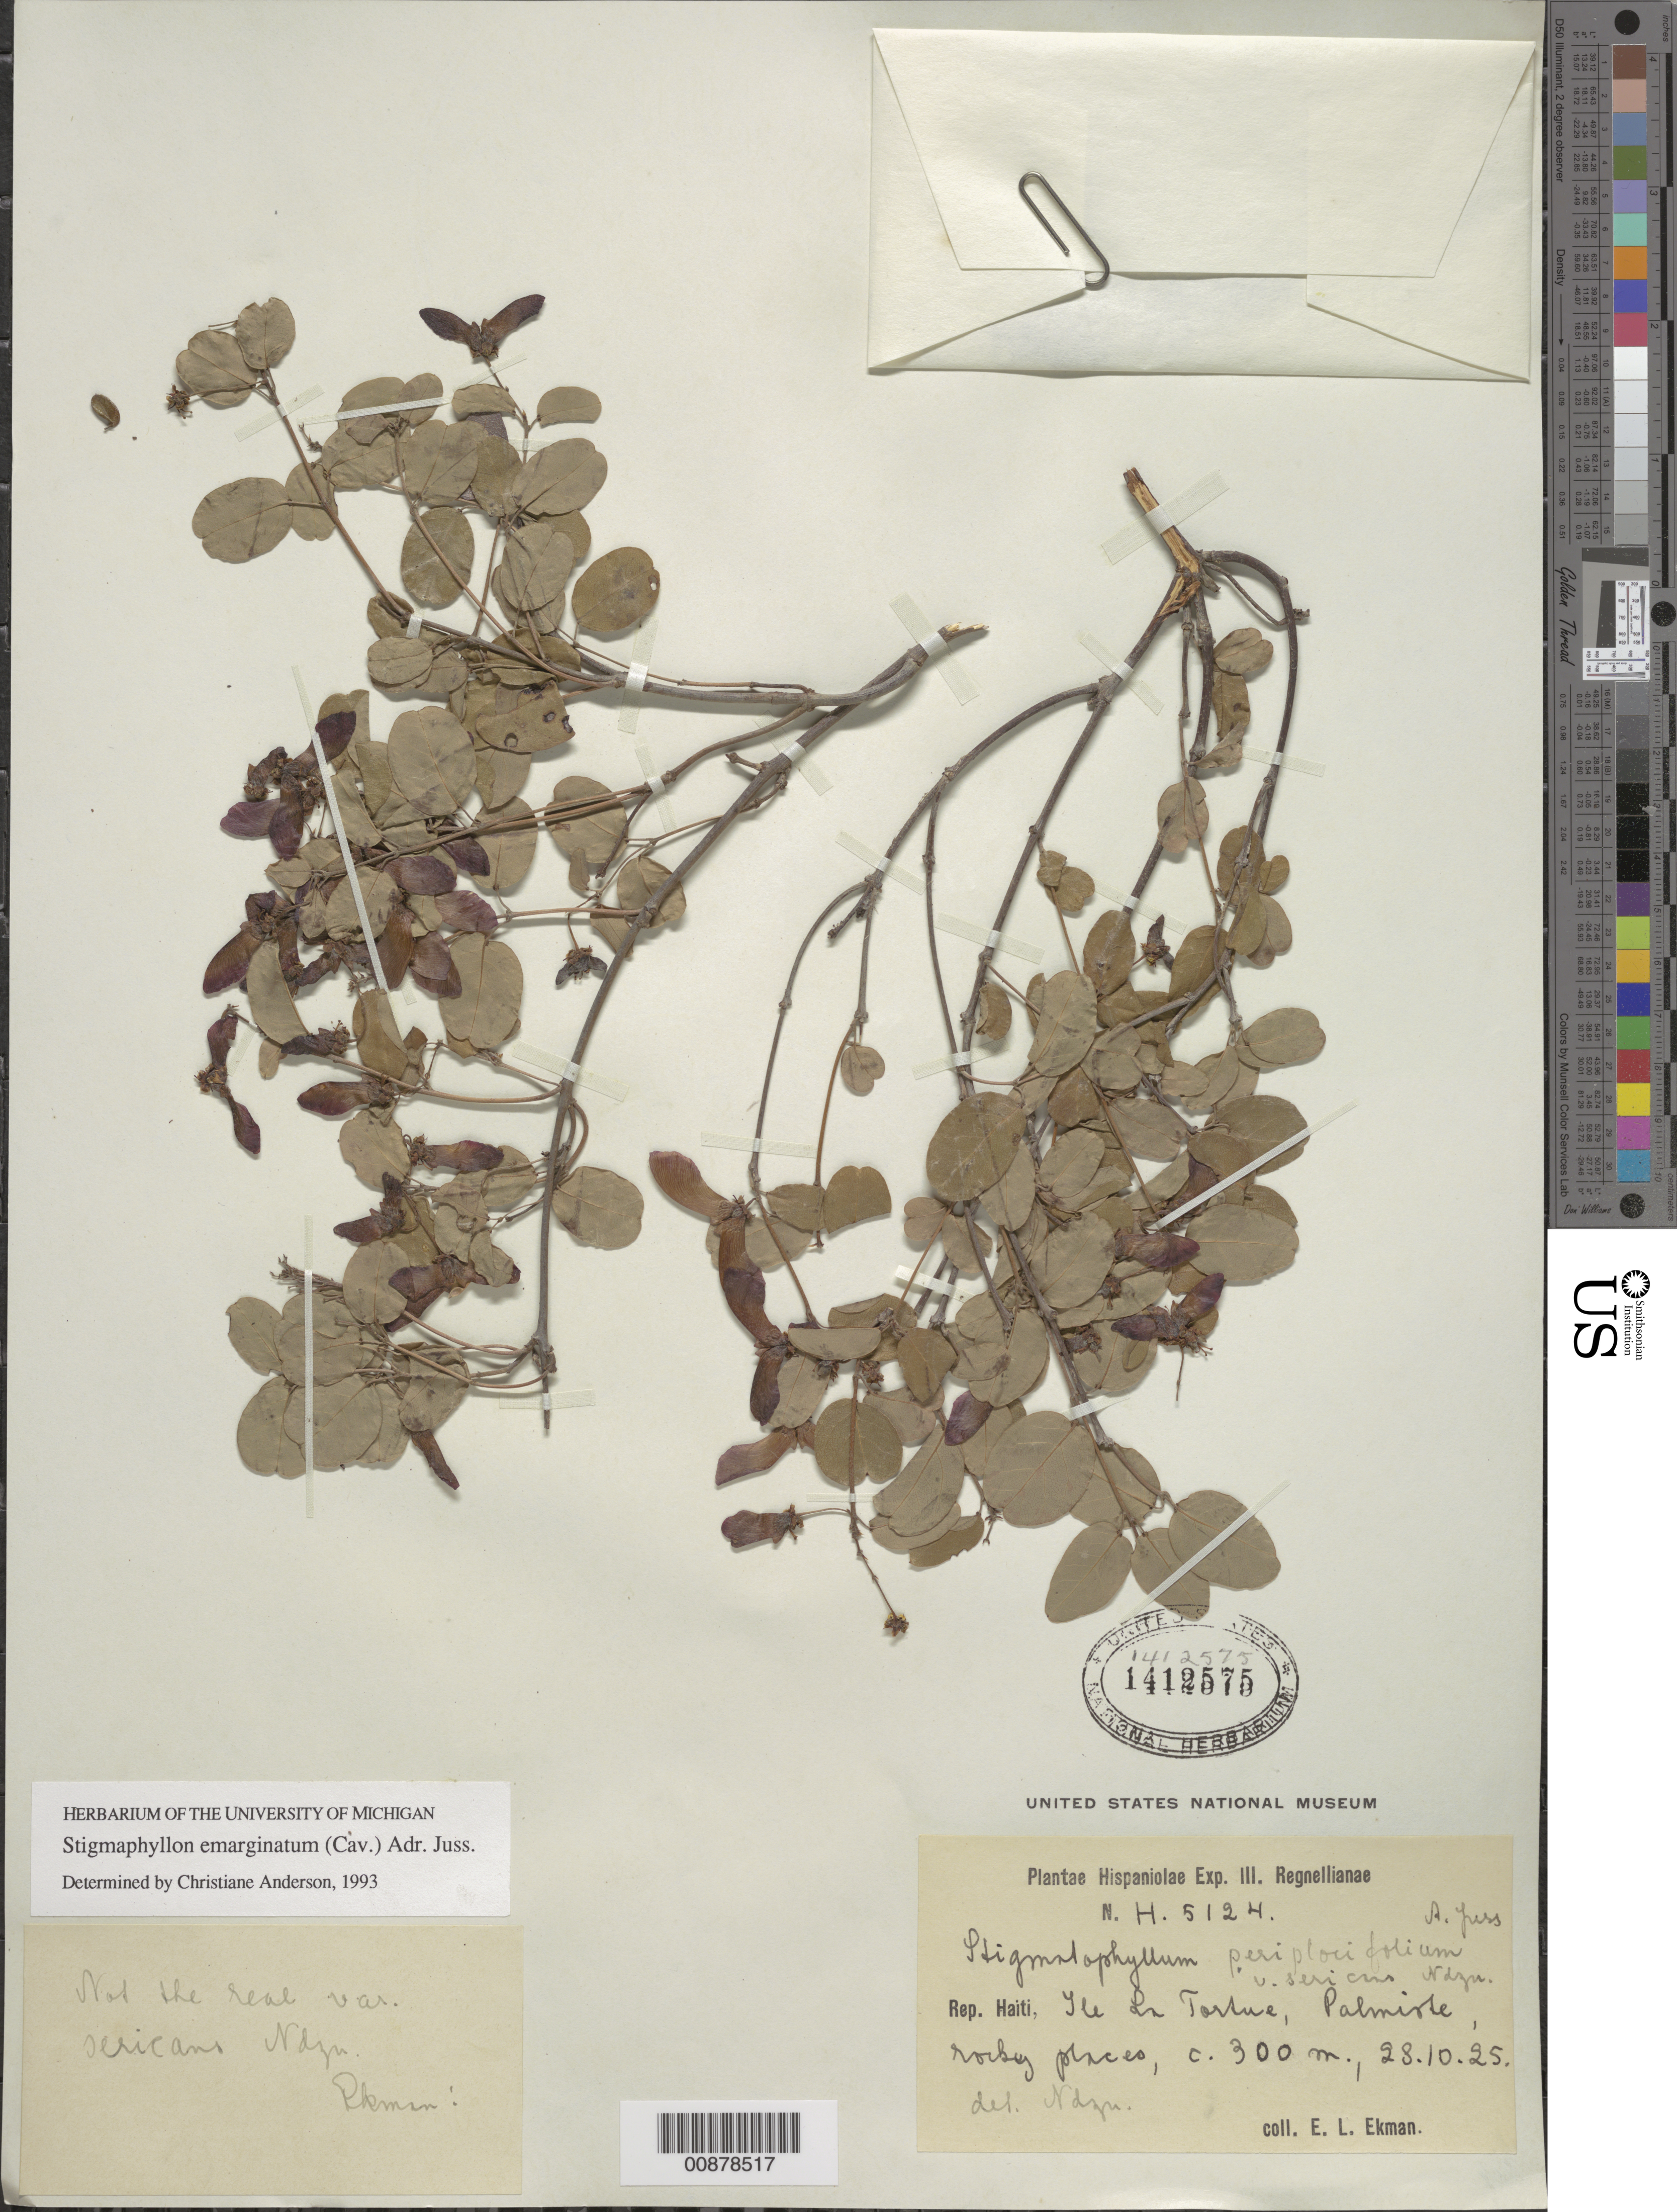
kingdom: Plantae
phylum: Tracheophyta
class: Magnoliopsida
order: Malpighiales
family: Malpighiaceae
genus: Stigmaphyllon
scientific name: Stigmaphyllon emarginatum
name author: (Cav.) A. Juss.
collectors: E. L. Ekman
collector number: H. 5124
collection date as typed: Transcribed d/m/y: 28/10/25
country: Haiti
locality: Ile La Tortue, Palmiste.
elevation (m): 300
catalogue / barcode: US 1412575